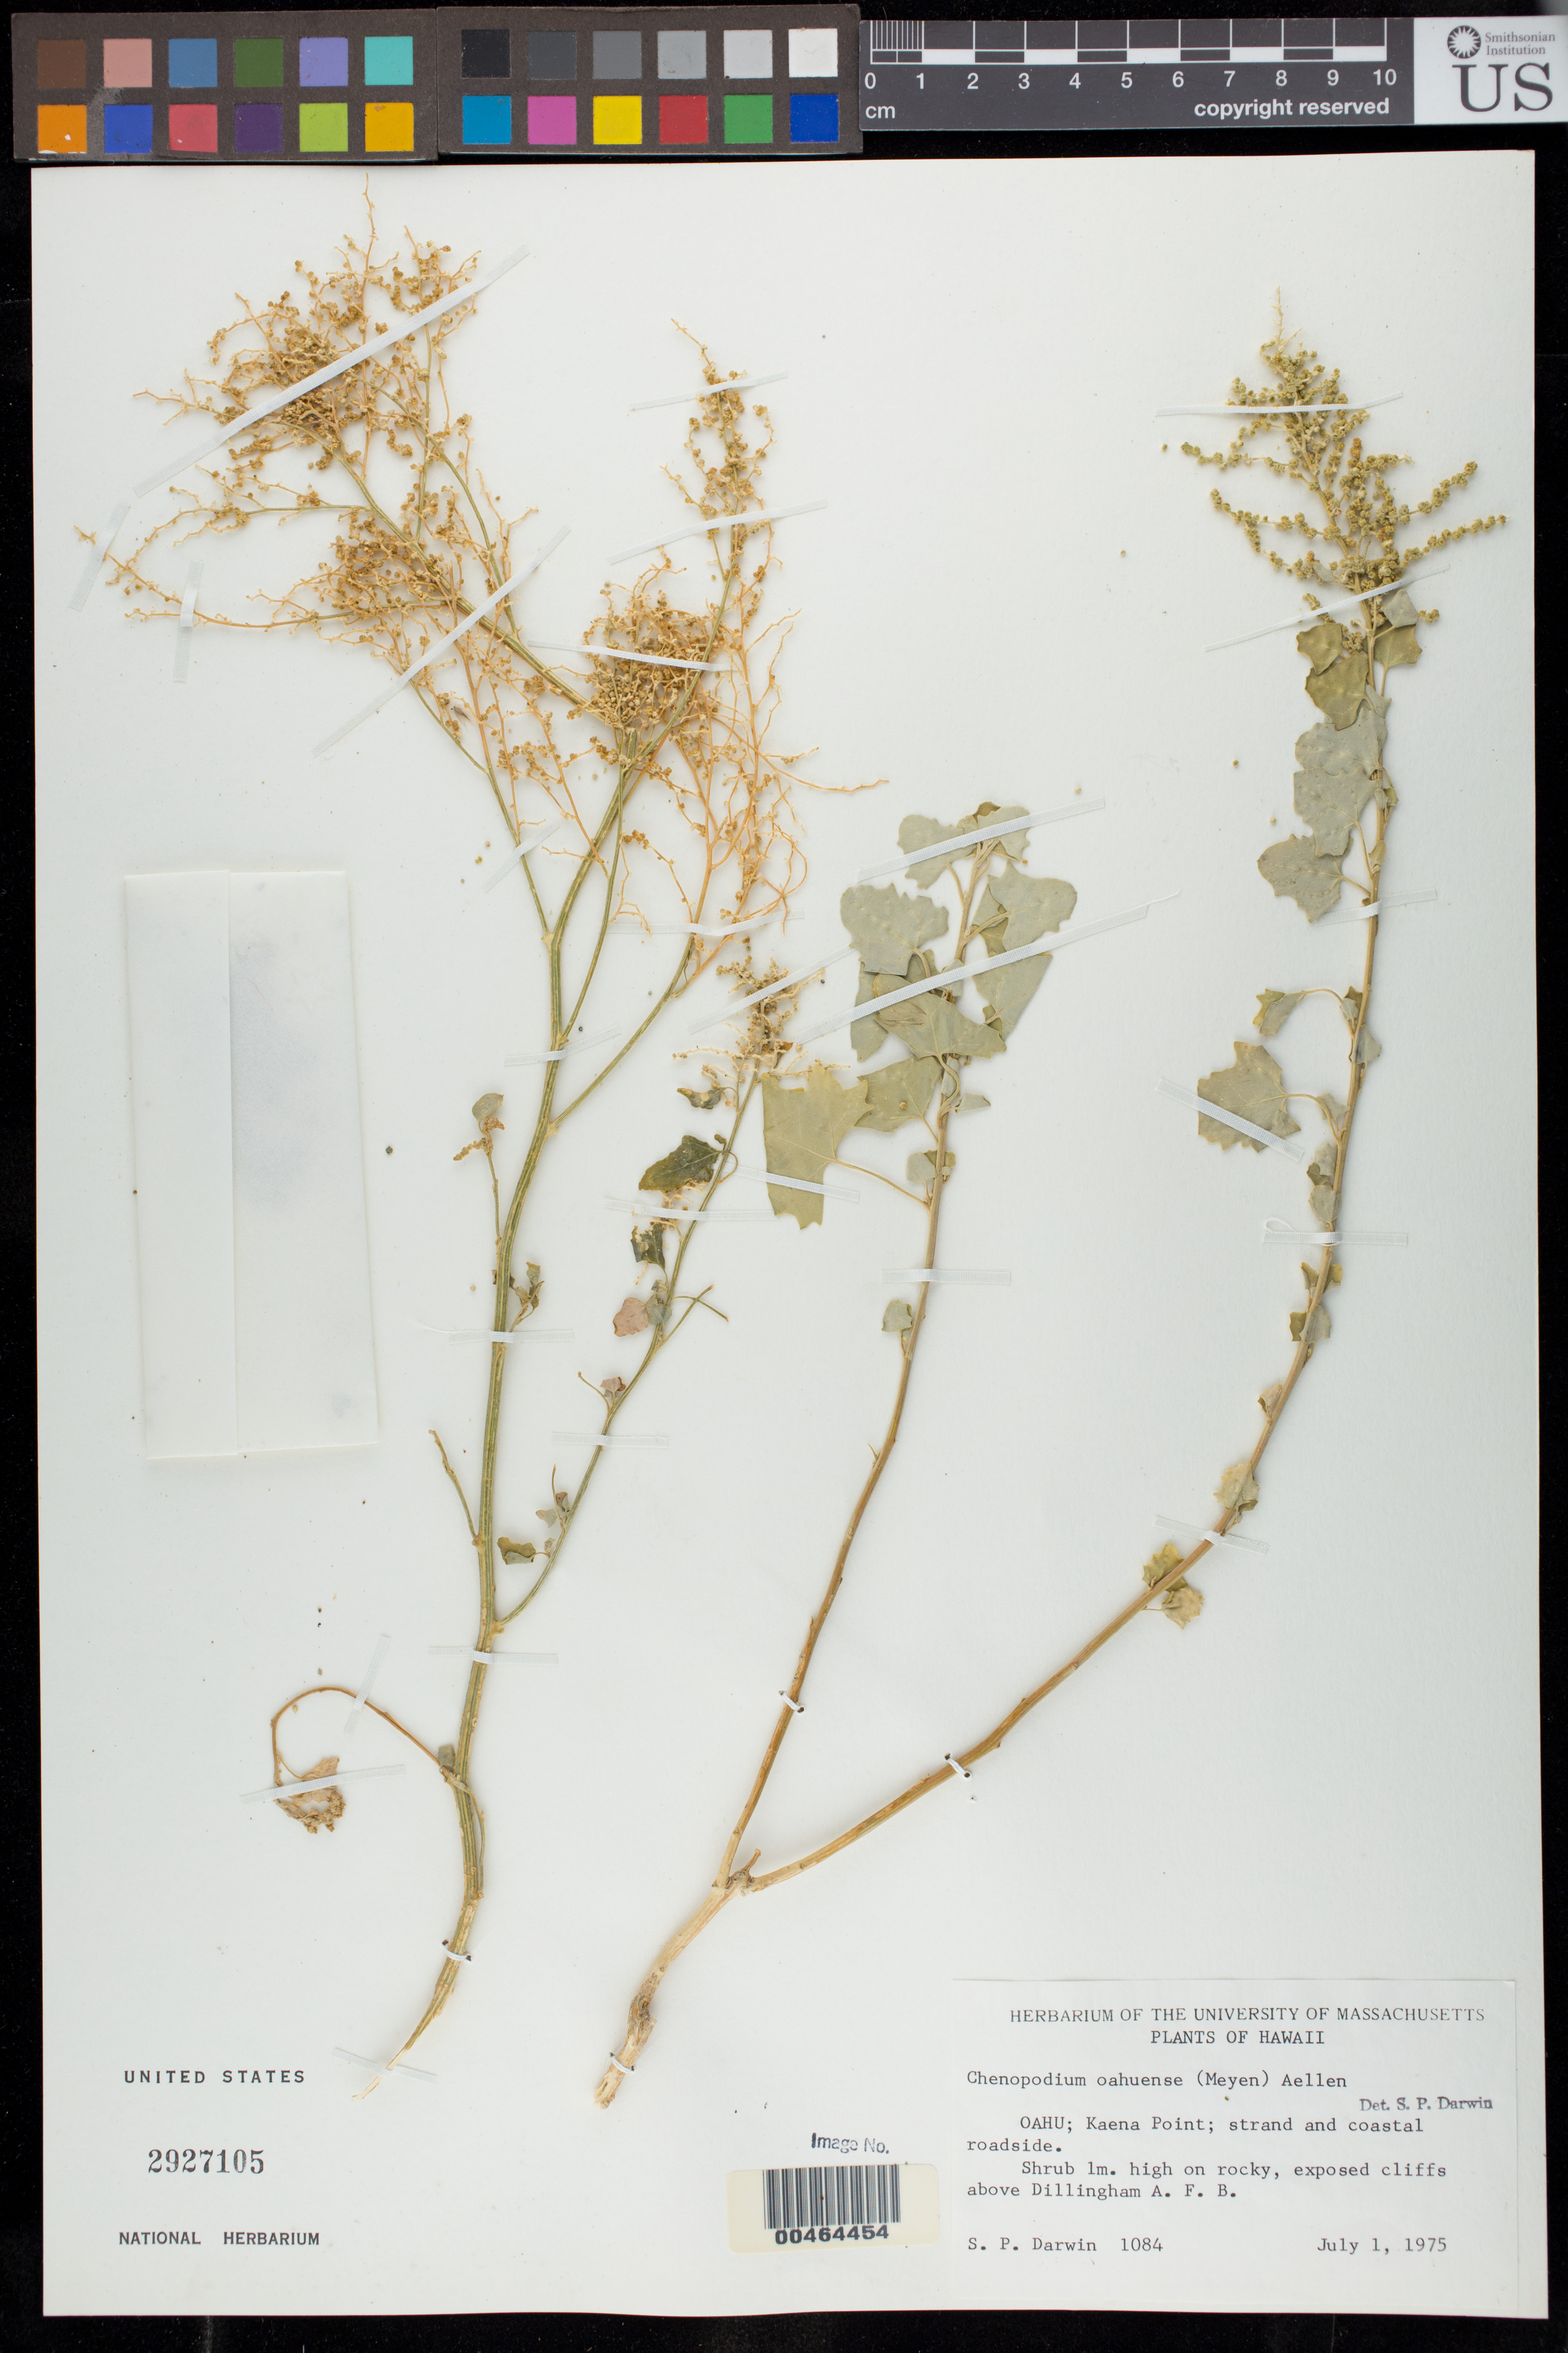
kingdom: Plantae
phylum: Tracheophyta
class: Magnoliopsida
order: Caryophyllales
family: Amaranthaceae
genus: Chenopodium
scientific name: Chenopodium oahuense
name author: (Meyen) Aellen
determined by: Darwin, S. P.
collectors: S. P. Darwin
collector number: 1084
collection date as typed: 1 Jul 1975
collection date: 1975-07-01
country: United States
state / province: Hawaii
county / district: Honolulu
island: Oahu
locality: Kaena Point, strand and coastal roadside, above Dillingham A. F. B.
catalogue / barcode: US 2927105